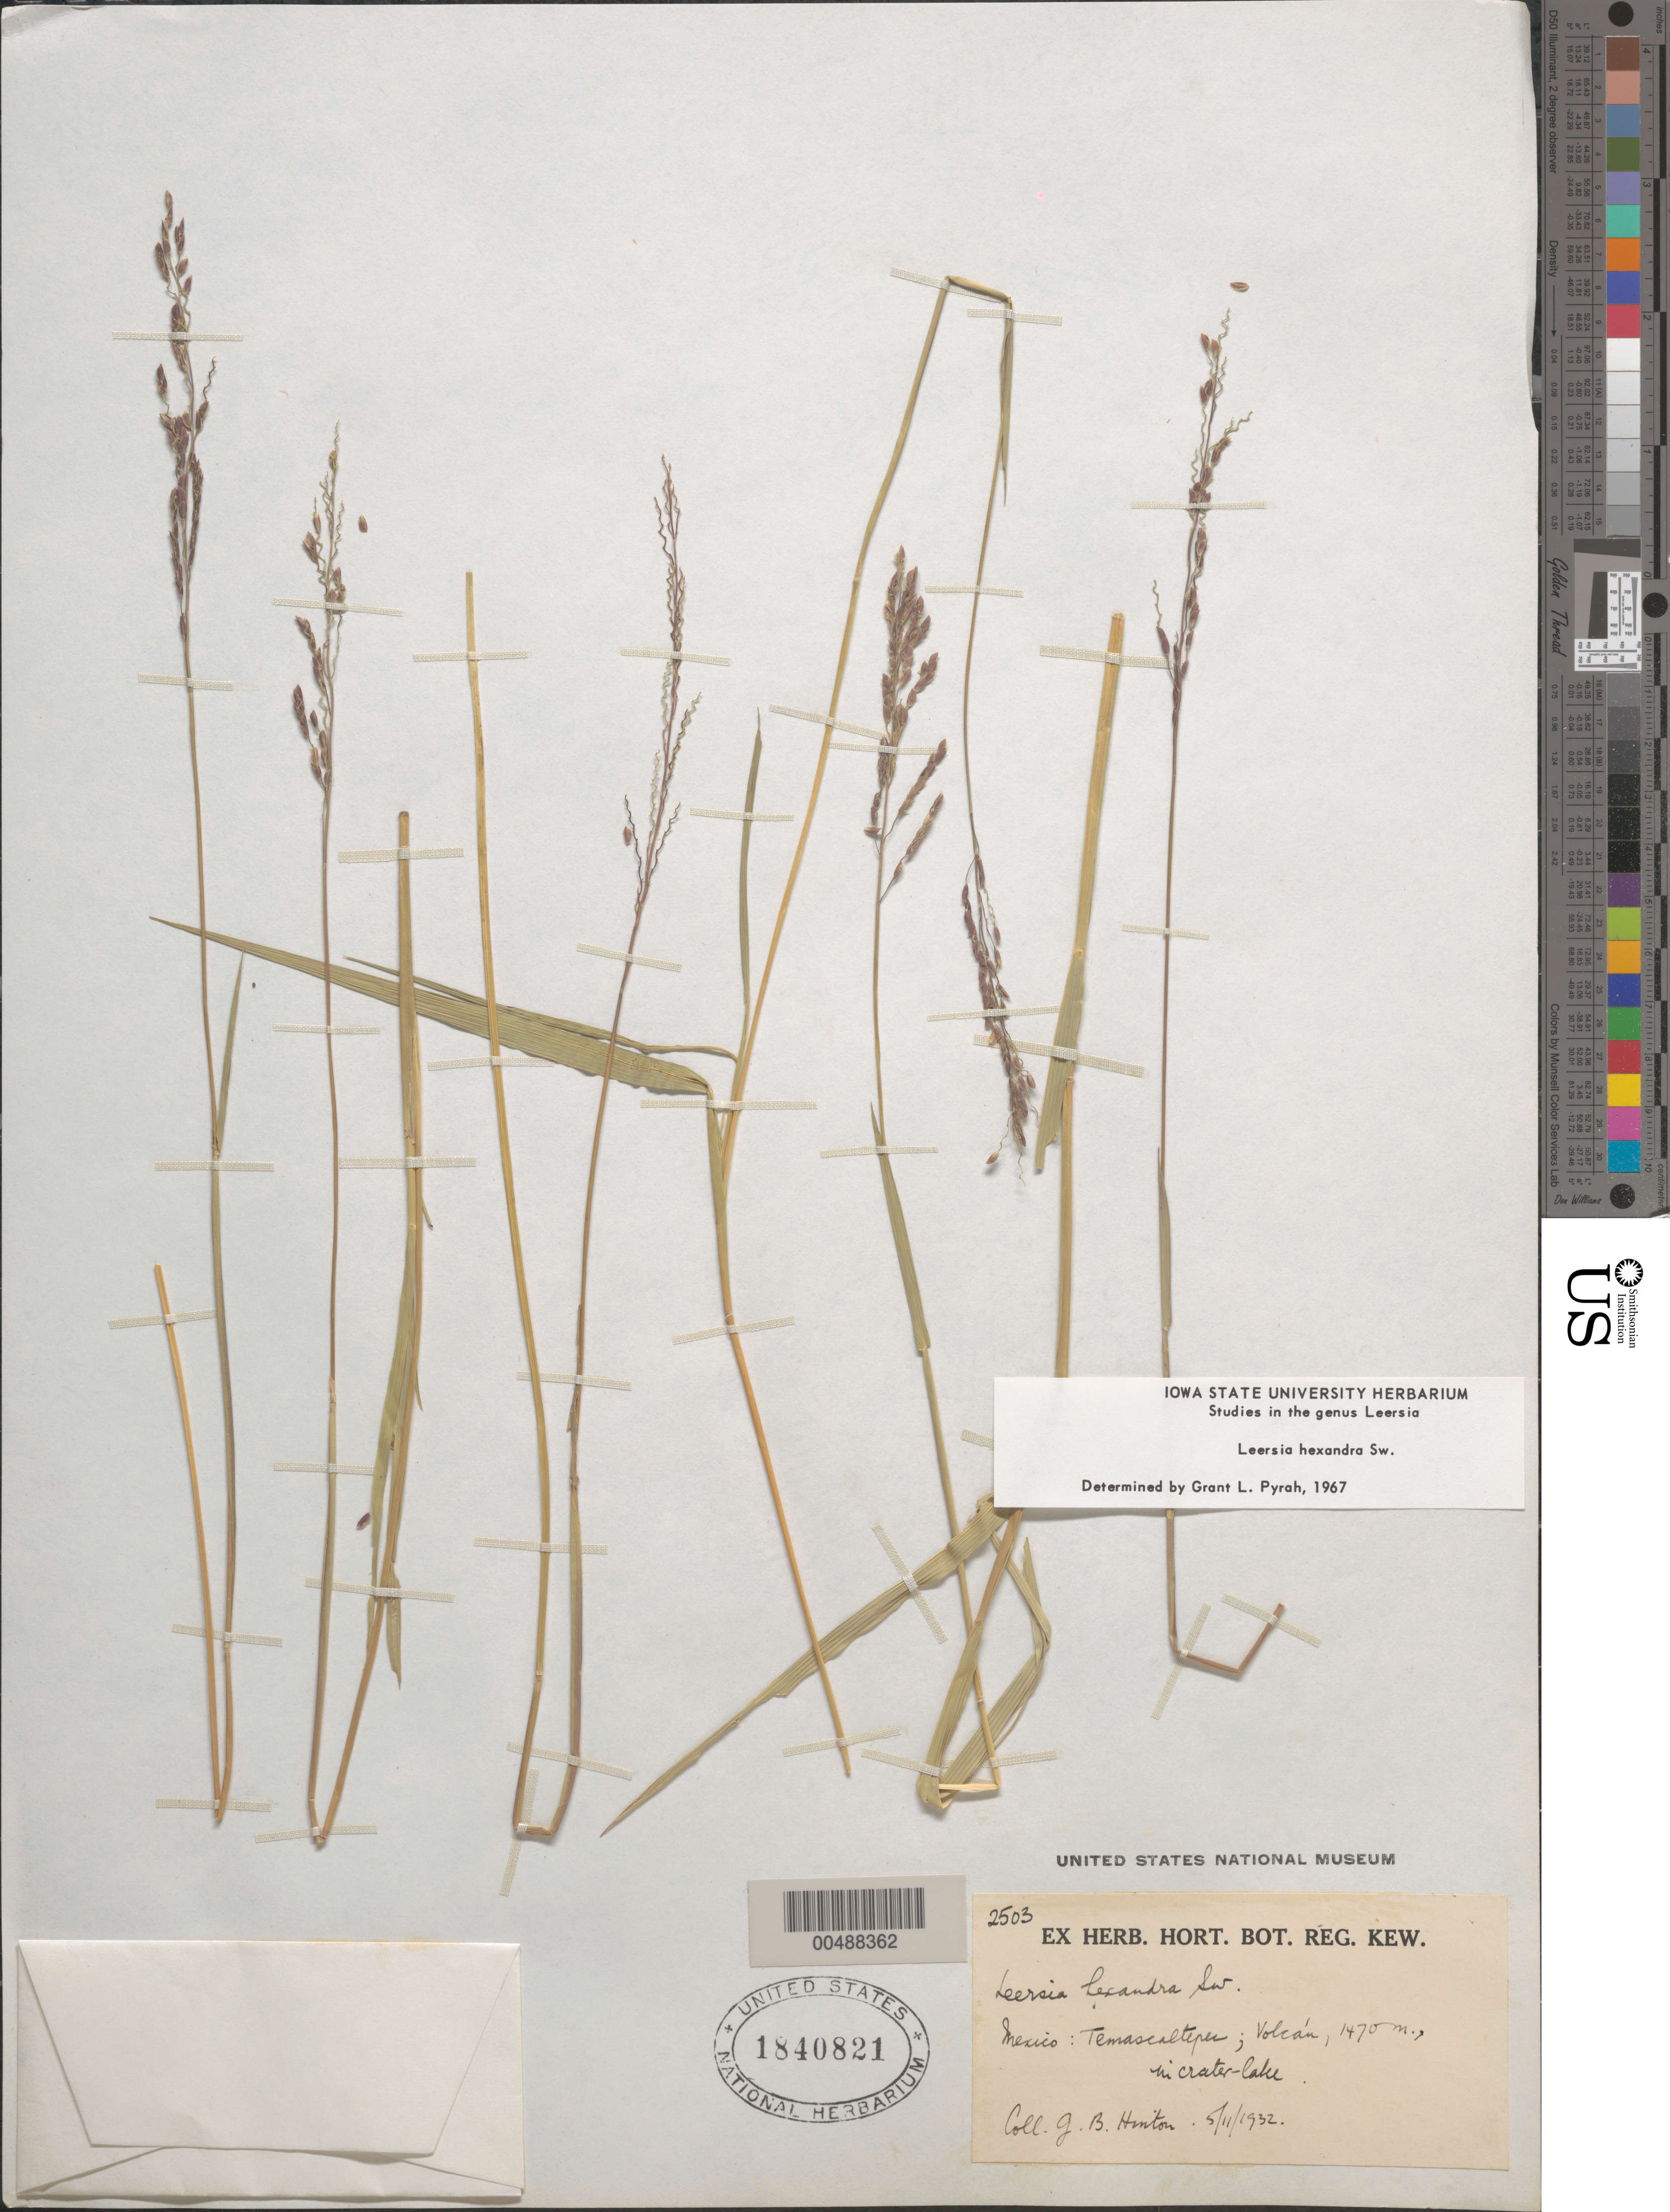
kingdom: Plantae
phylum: Tracheophyta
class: Liliopsida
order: Poales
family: Poaceae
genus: Leersia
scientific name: Leersia hexandra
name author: Sw.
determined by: Pyrah, G. L.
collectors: G. B. Hinton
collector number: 2503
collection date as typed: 11 May 1932 to 5 Nov 1932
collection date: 1932-05-11/1932-11-05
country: Mexico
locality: Temascaltepec, Volc n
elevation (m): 1475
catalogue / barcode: US 1840821